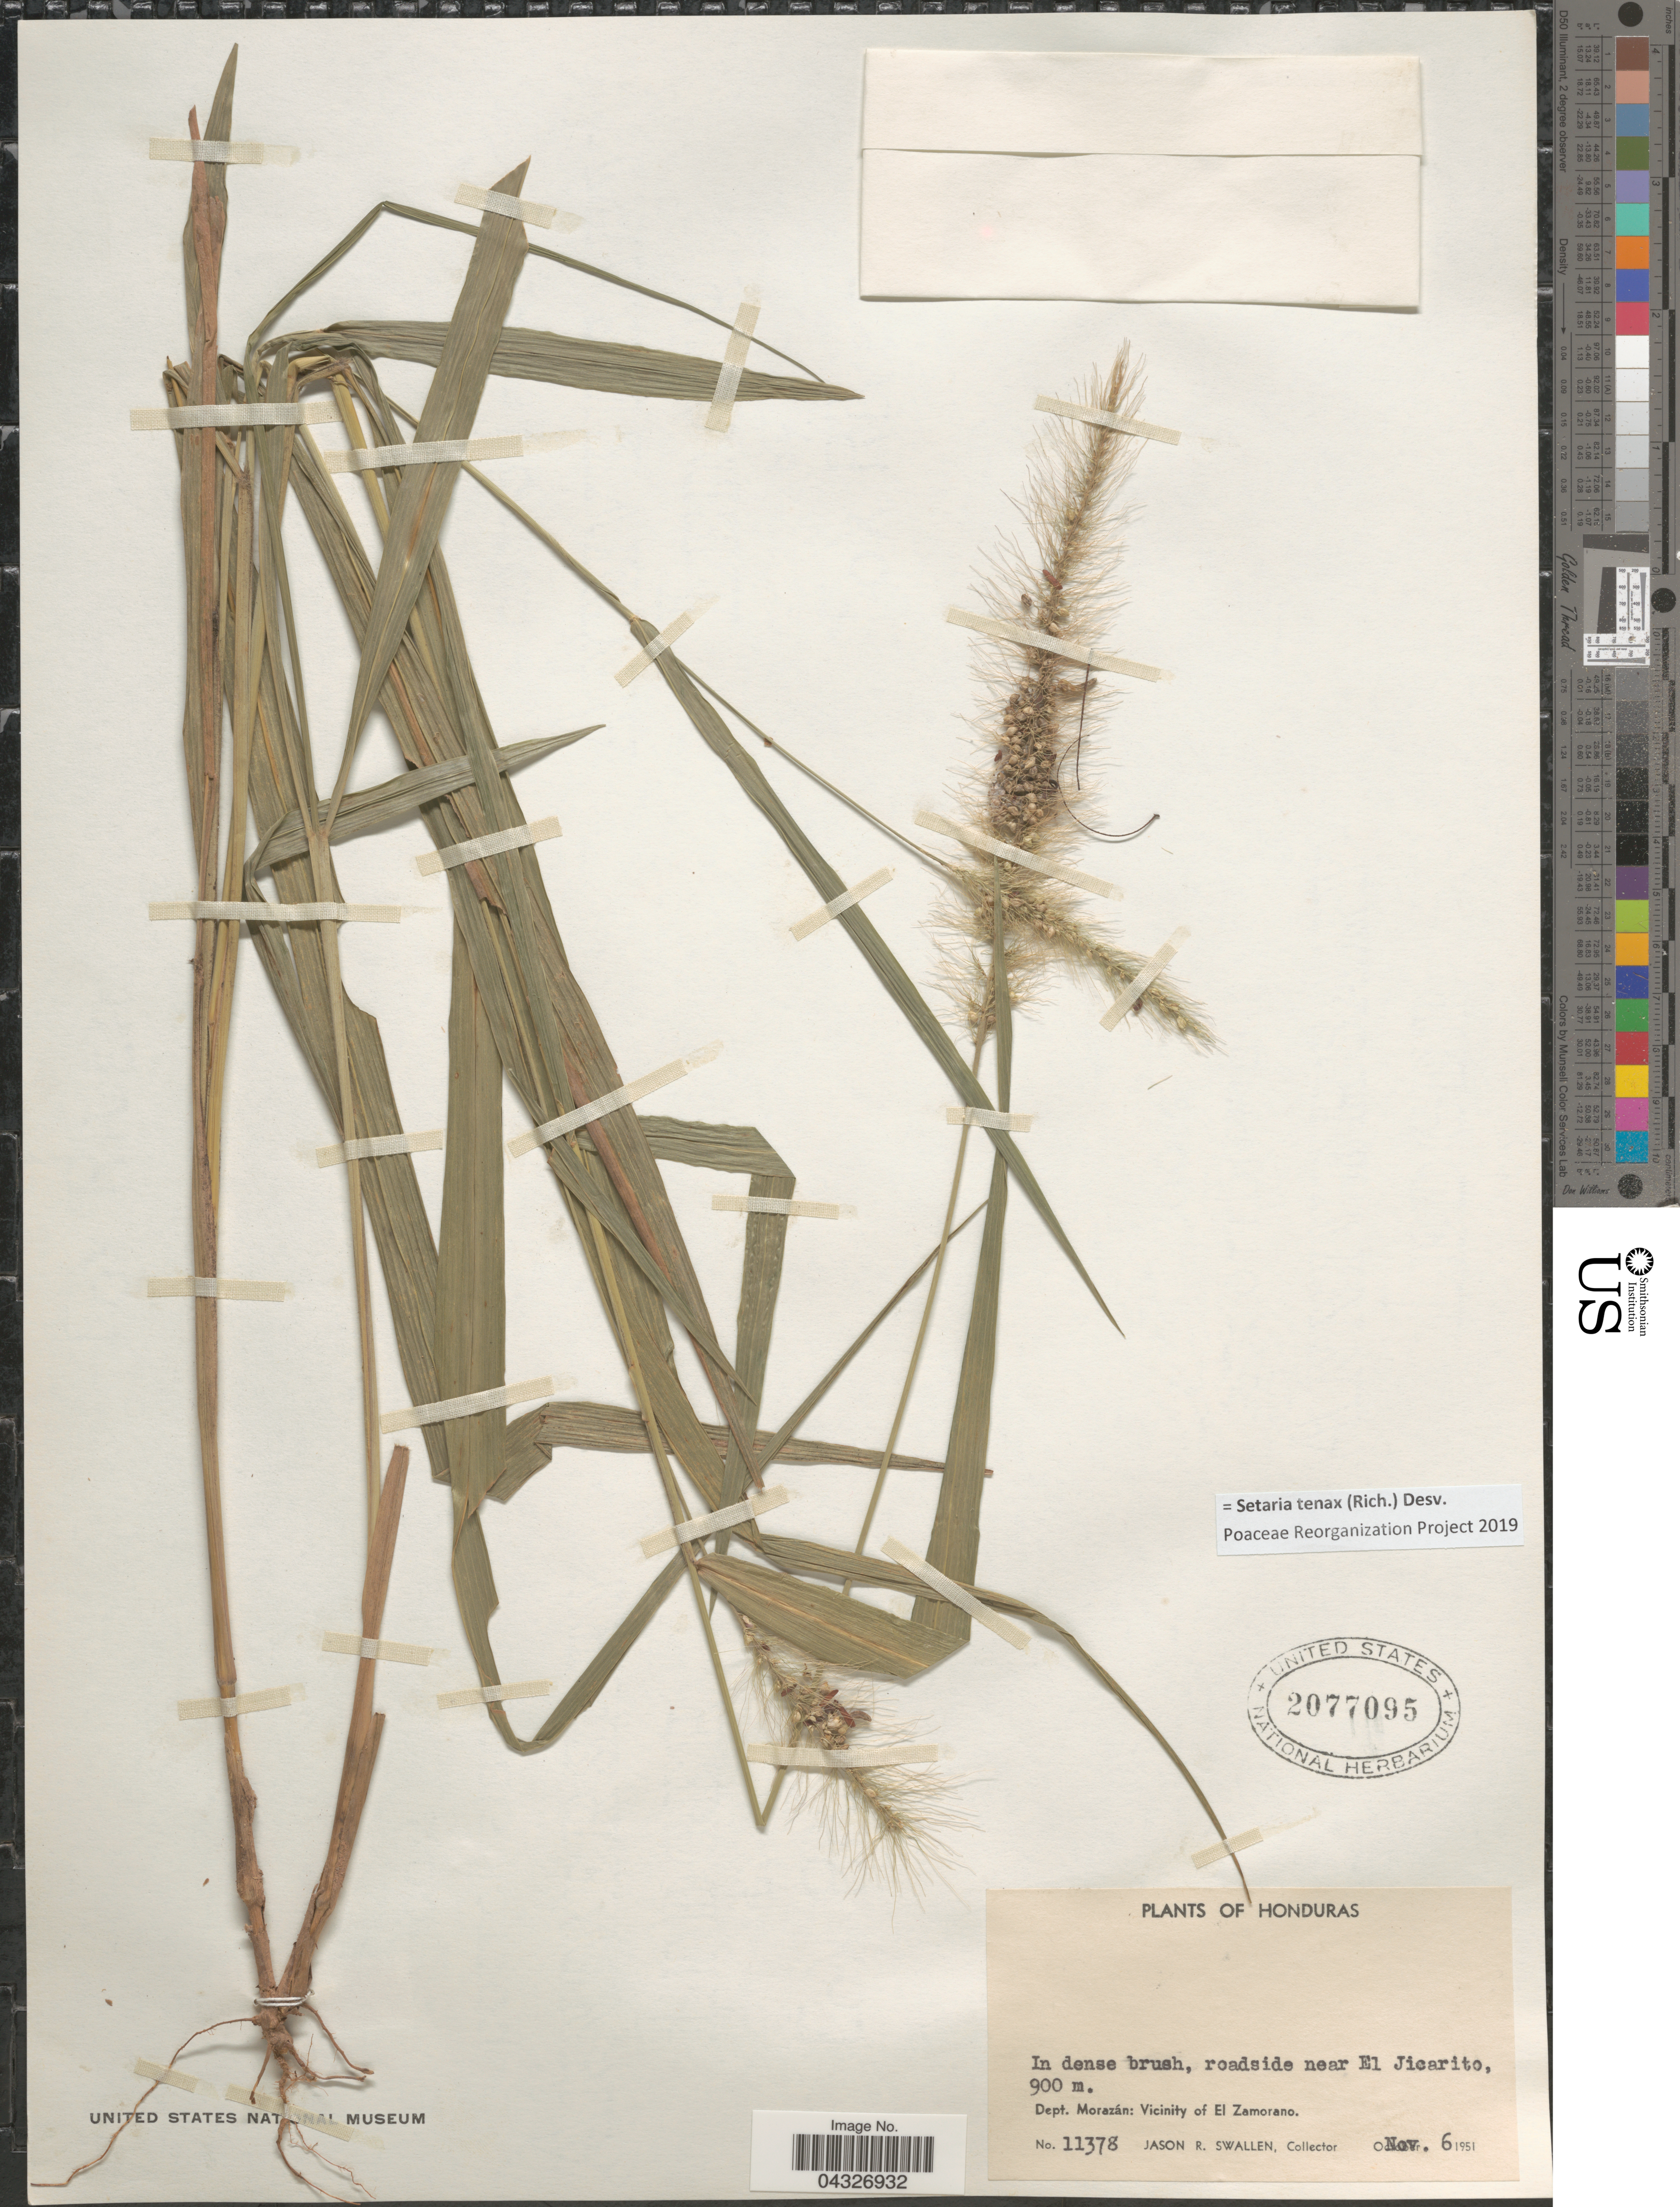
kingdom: Plantae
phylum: Tracheophyta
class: Liliopsida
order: Poales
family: Poaceae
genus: Setaria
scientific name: Setaria tenax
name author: (Rich.) Desv.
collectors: J. R. Swallen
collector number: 11378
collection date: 1951-11-06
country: Honduras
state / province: Fco. Morazán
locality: In dense brush, roadside near El Jicarito. Dept. Morazán: Vicinity of El Zamorano.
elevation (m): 900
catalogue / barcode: US 2077095